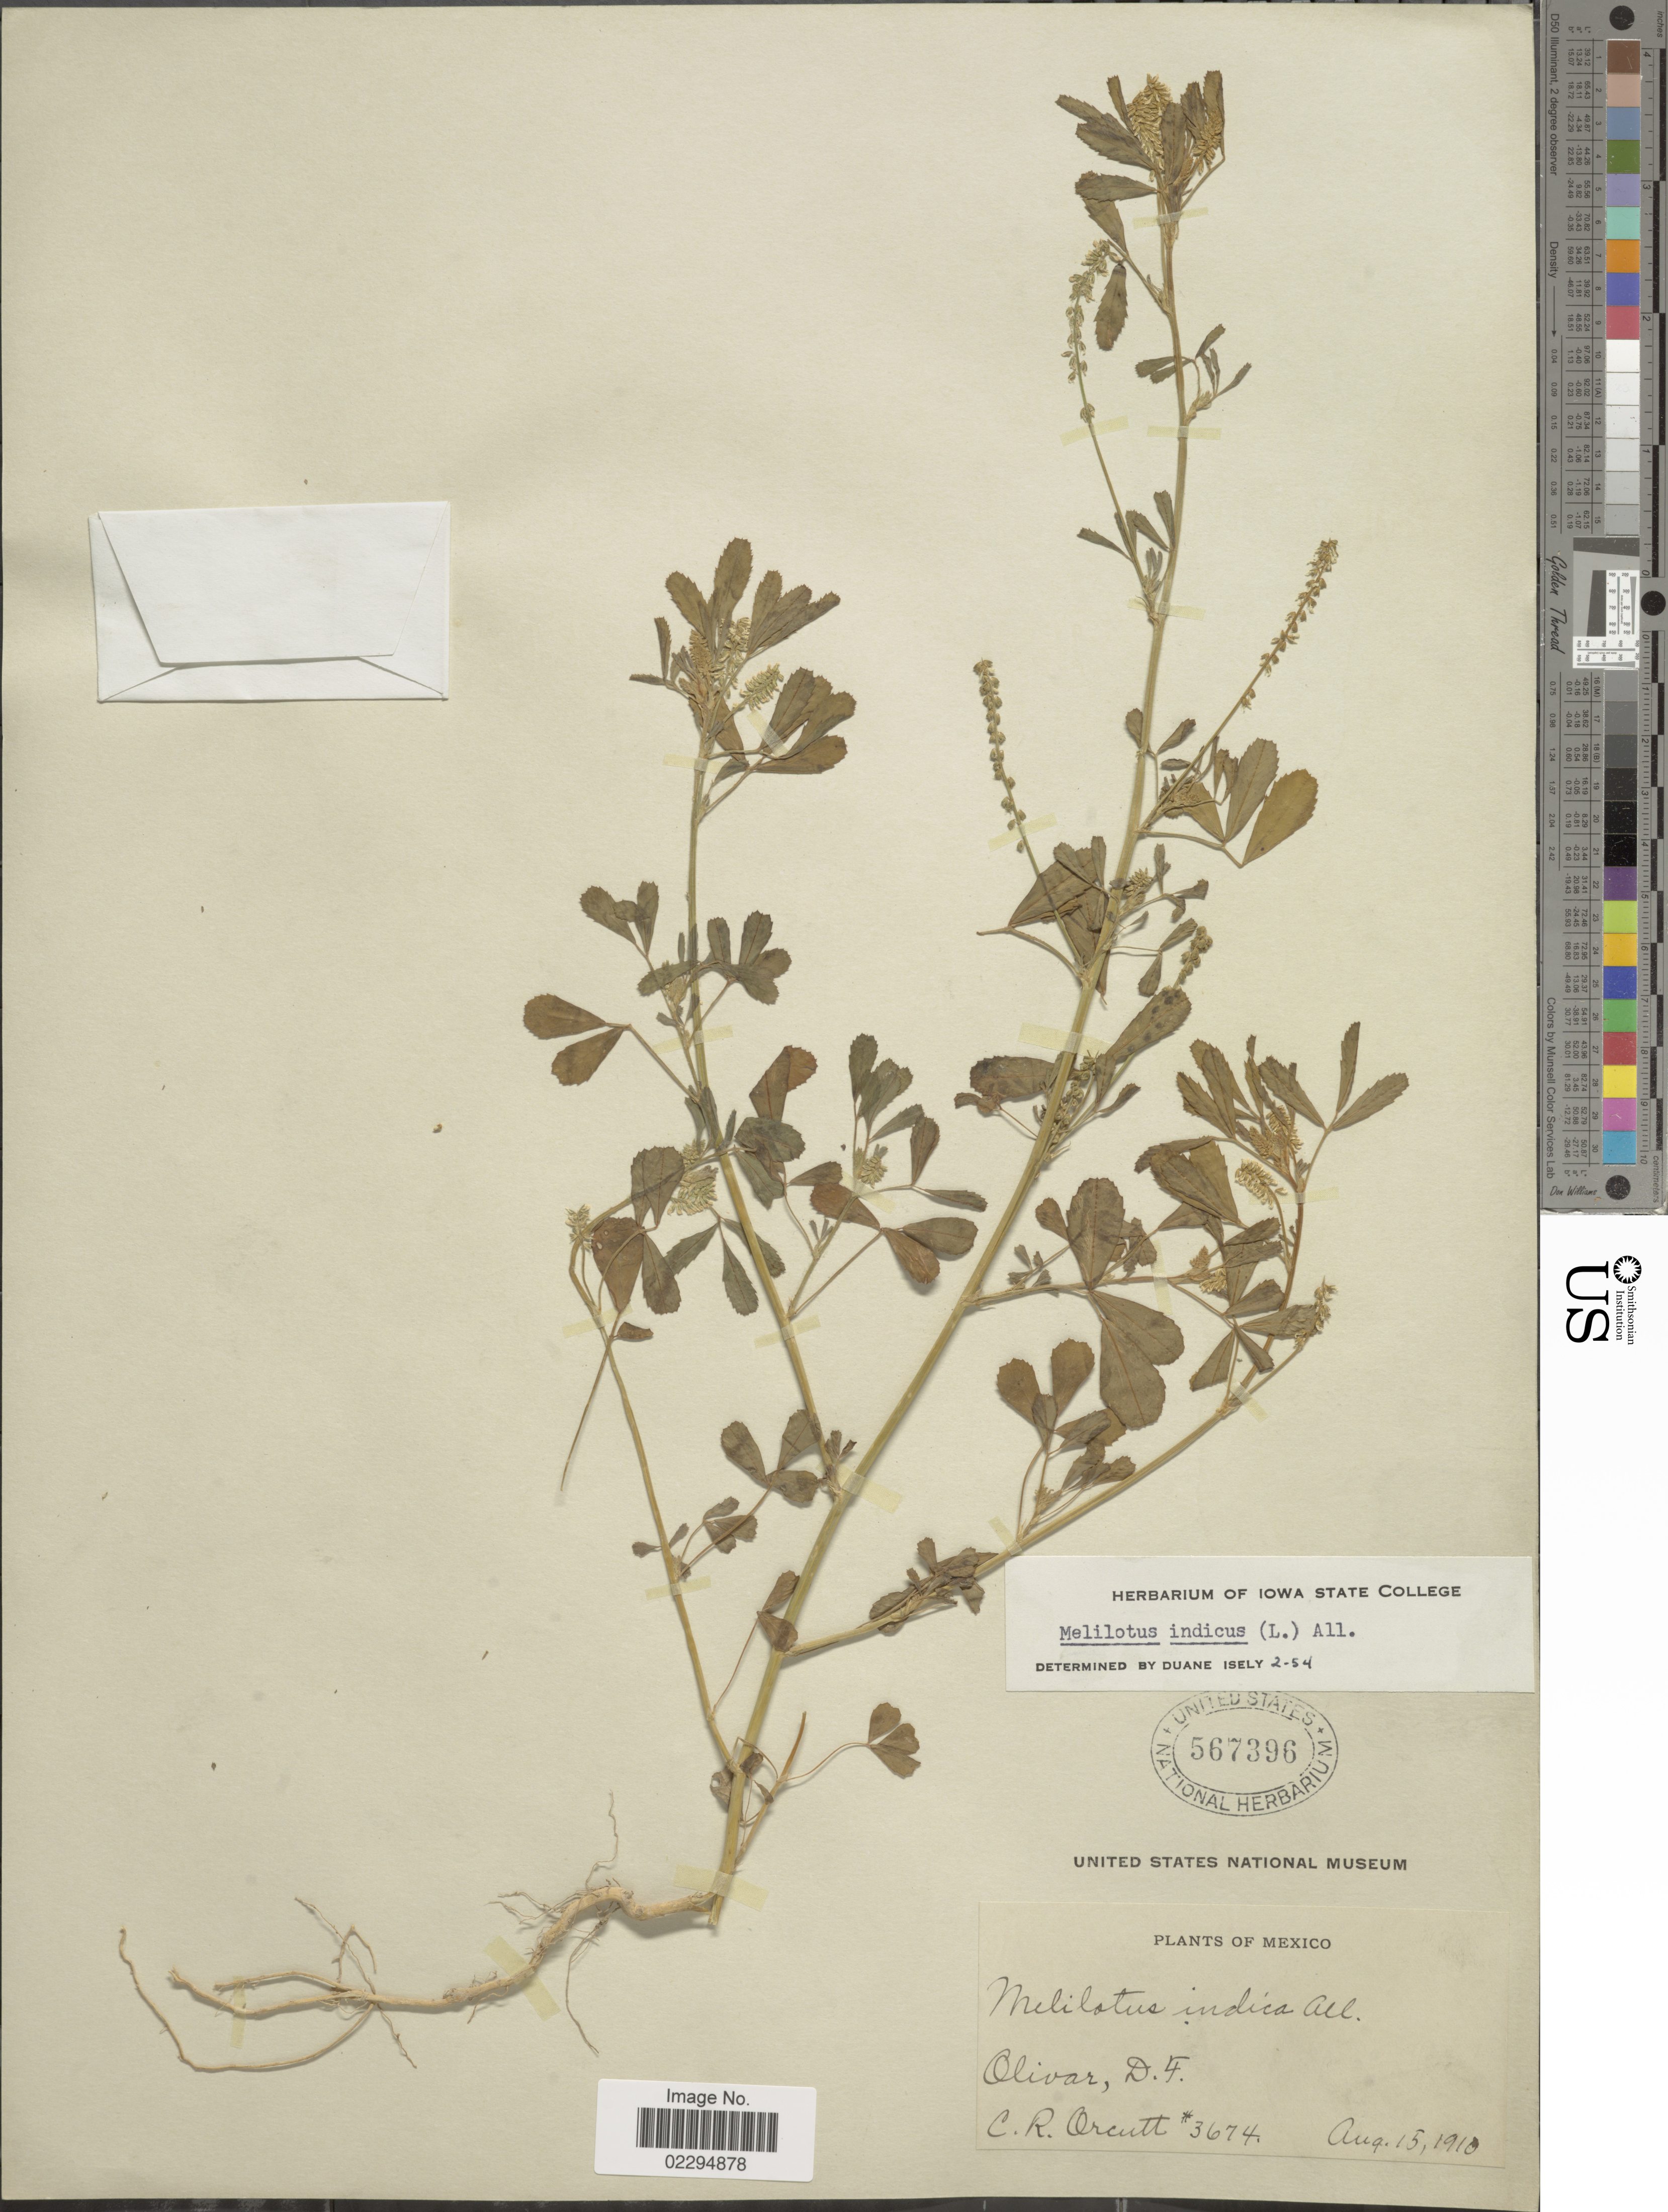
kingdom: Plantae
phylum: Tracheophyta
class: Magnoliopsida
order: Fabales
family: Fabaceae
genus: Melilotus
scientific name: Melilotus indicus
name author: (L.) All.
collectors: C. R. Orcutt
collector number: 3674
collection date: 1910-08-15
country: Mexico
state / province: Distrito Federal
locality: Olivar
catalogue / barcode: US 567396